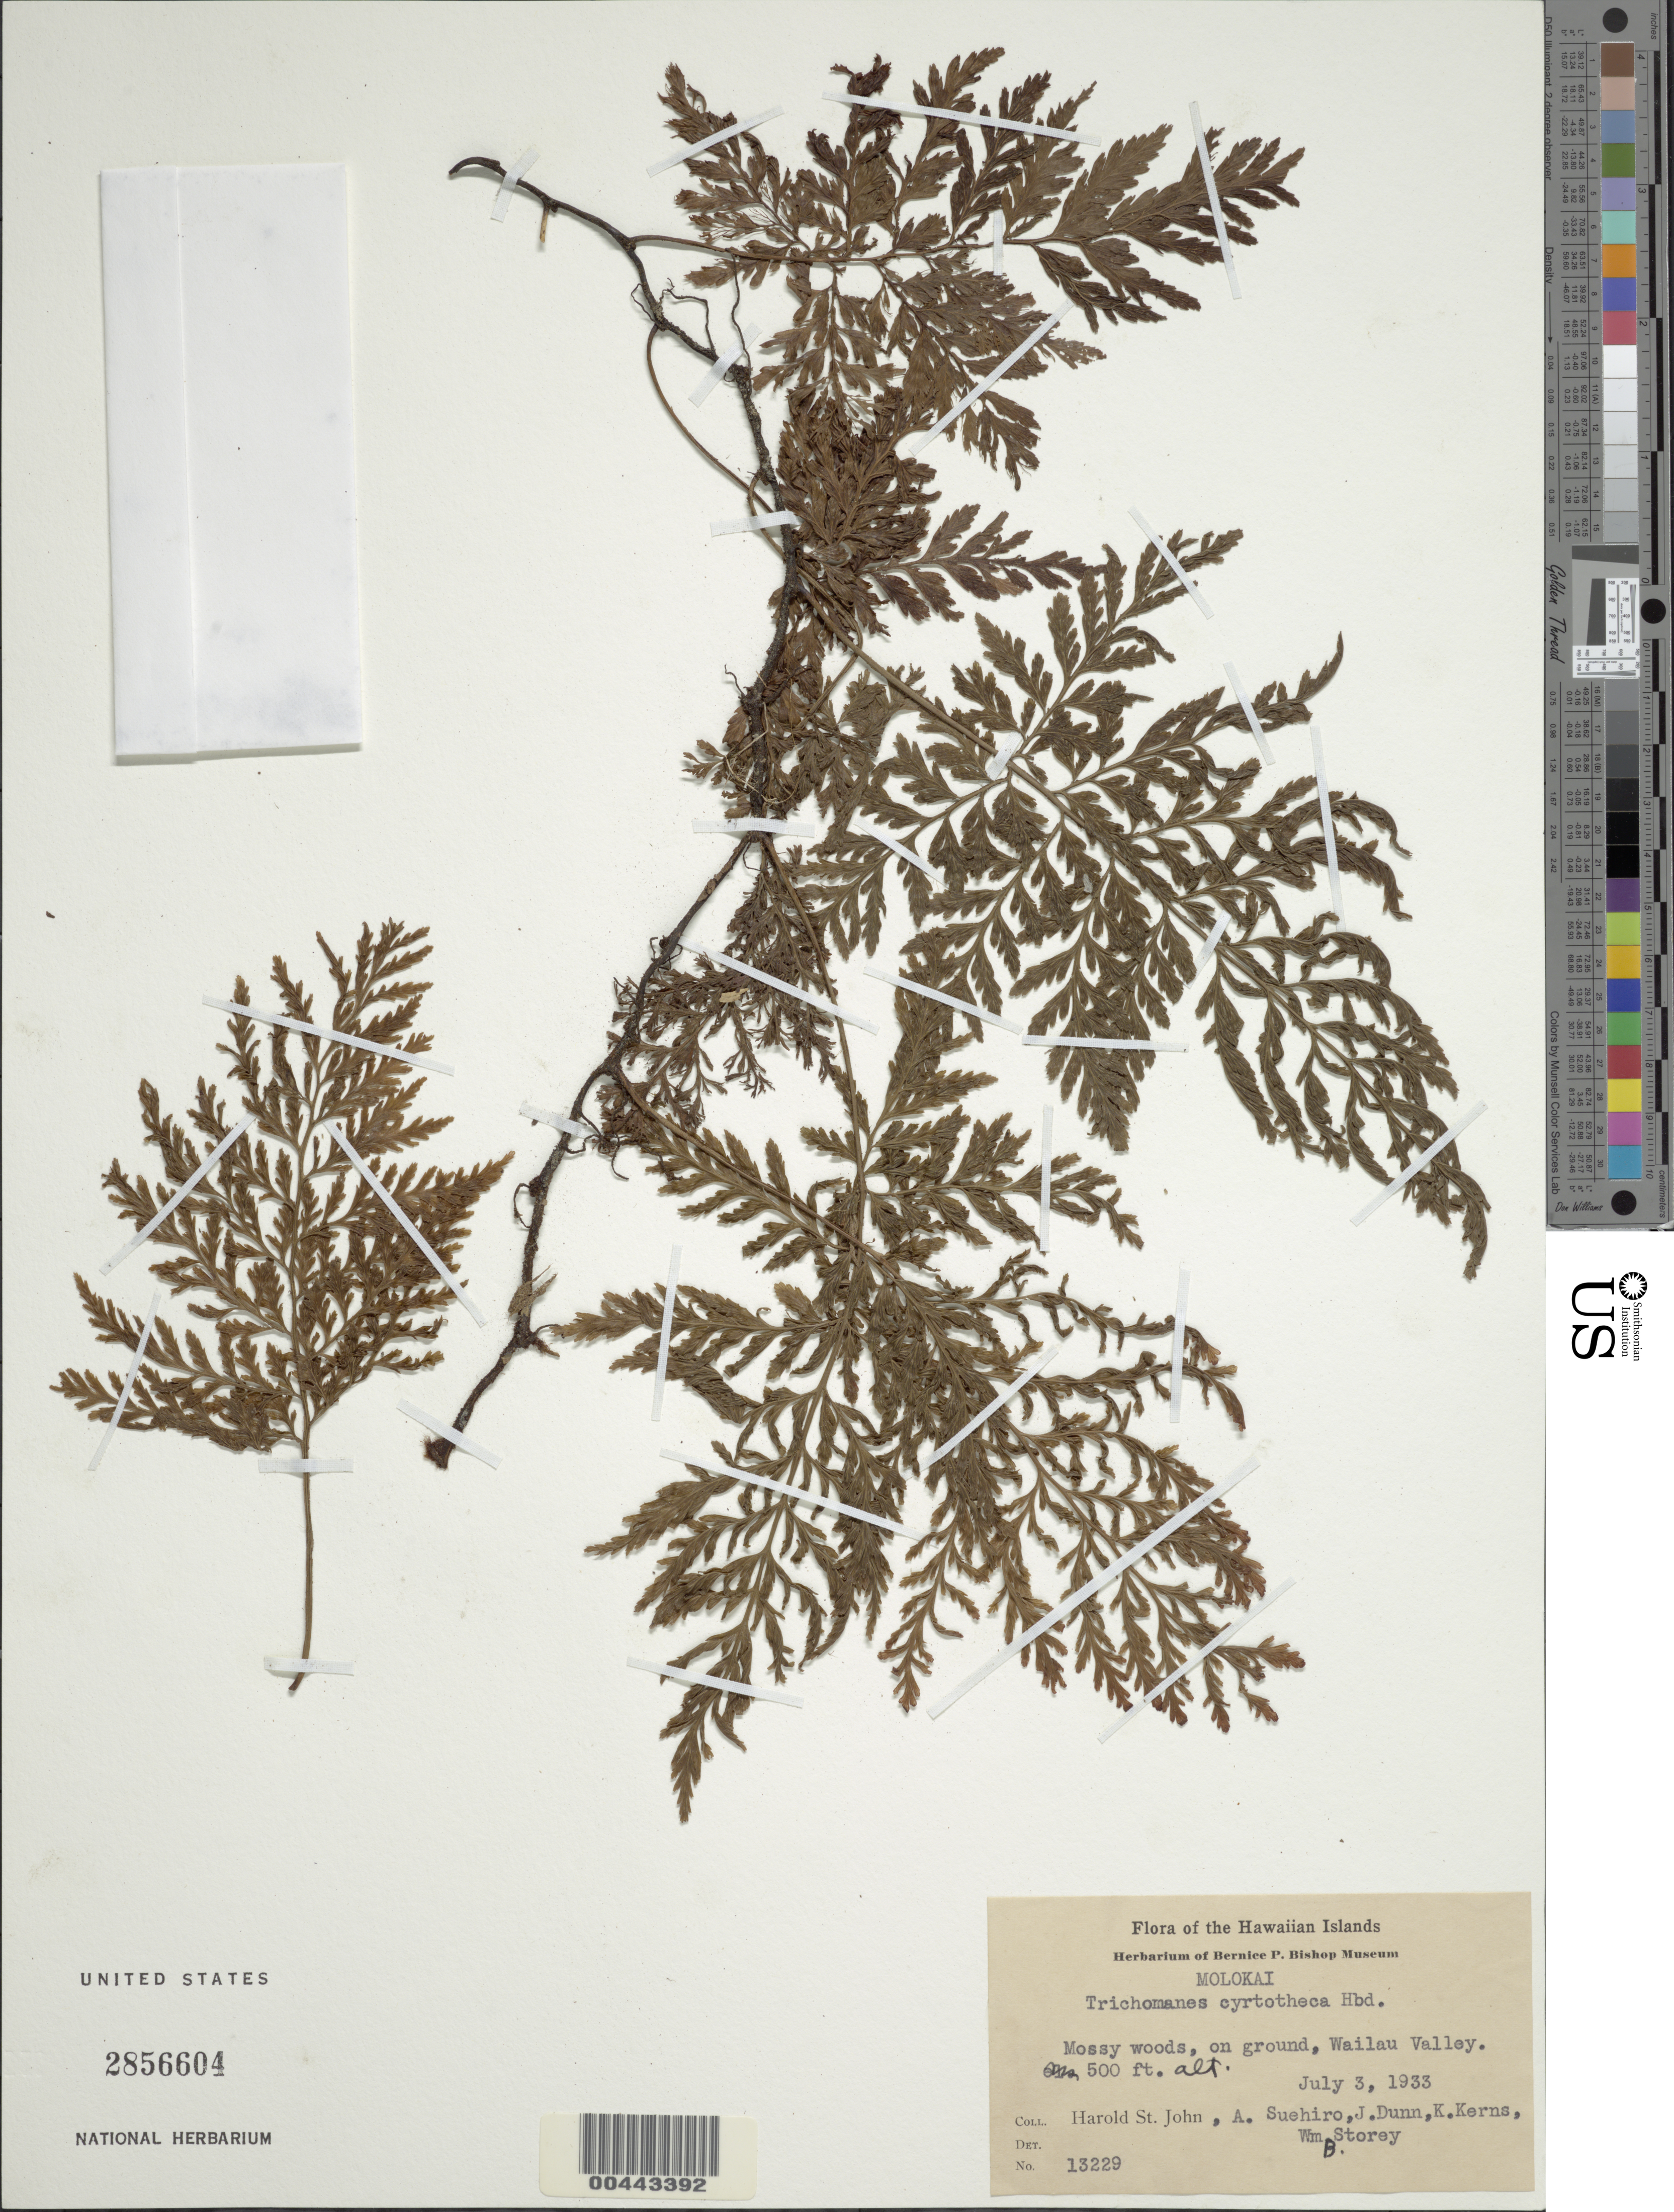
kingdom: Plantae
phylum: Tracheophyta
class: Polypodiopsida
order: Hymenophyllales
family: Hymenophyllaceae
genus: Vandenboschia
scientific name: Vandenboschia cyrtotheca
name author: Copel.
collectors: H. St. John, A. Sushiro, J. Dunn, K. Kerns & W. Storey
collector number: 13229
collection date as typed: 3 Jul 1933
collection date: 1933-07-03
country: United States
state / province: Hawaii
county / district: Maui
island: Moloka'i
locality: Wailau Valley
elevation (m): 152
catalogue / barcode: US 2856604